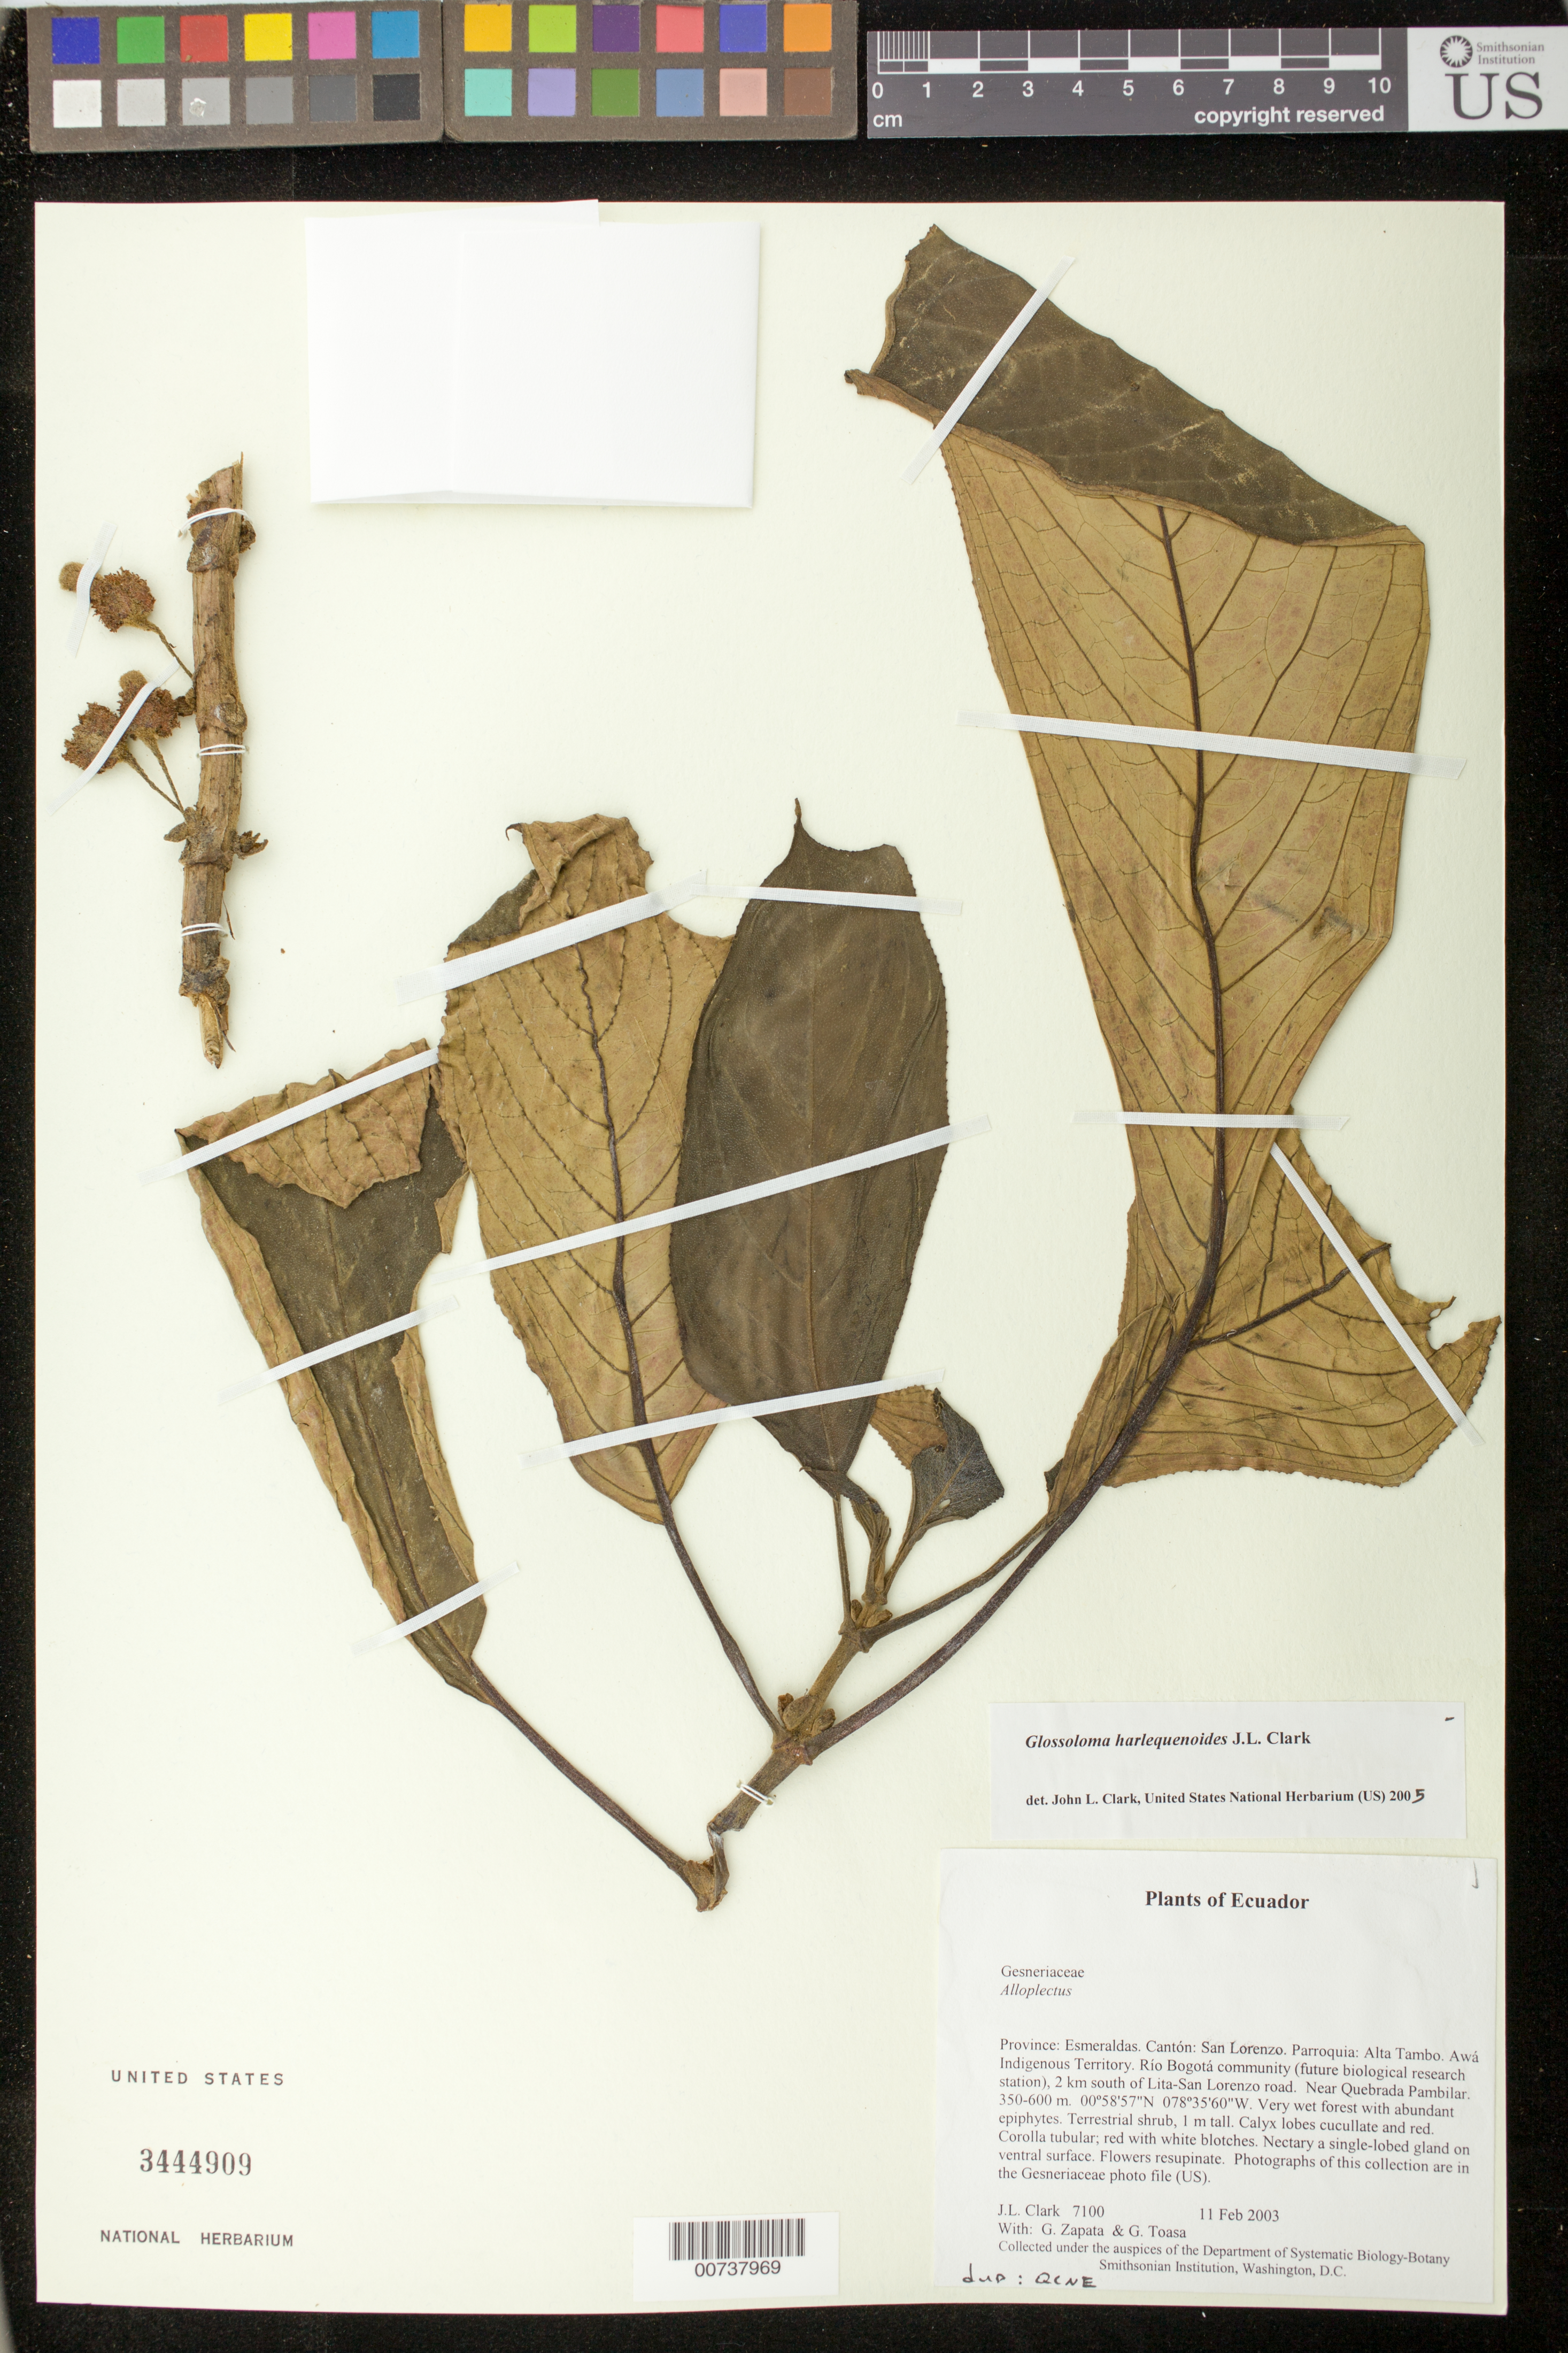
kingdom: Plantae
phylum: Tracheophyta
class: Magnoliopsida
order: Lamiales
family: Gesneriaceae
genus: Glossoloma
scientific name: Glossoloma harlequinoides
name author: J.L. Clark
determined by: Clark, J. L., (SEL), The Marie Selby Botanical Garden (UNITED STATES)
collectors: J. L. Clark, G. Zapata & G. Toasa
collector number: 7100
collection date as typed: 11 Feb 2003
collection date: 2003-02-11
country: Ecuador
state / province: Esmeraldas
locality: San Lorenzo. Parroquia: Alta Tambo. Awá Indigenous Territory. Río Bogotá community (future biological research station), 2 km south of Lita-San Lorenzo road. Near Quebrada Pambilar.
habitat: Very wet forest with abundant epiphytes.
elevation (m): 350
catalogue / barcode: US 3444909